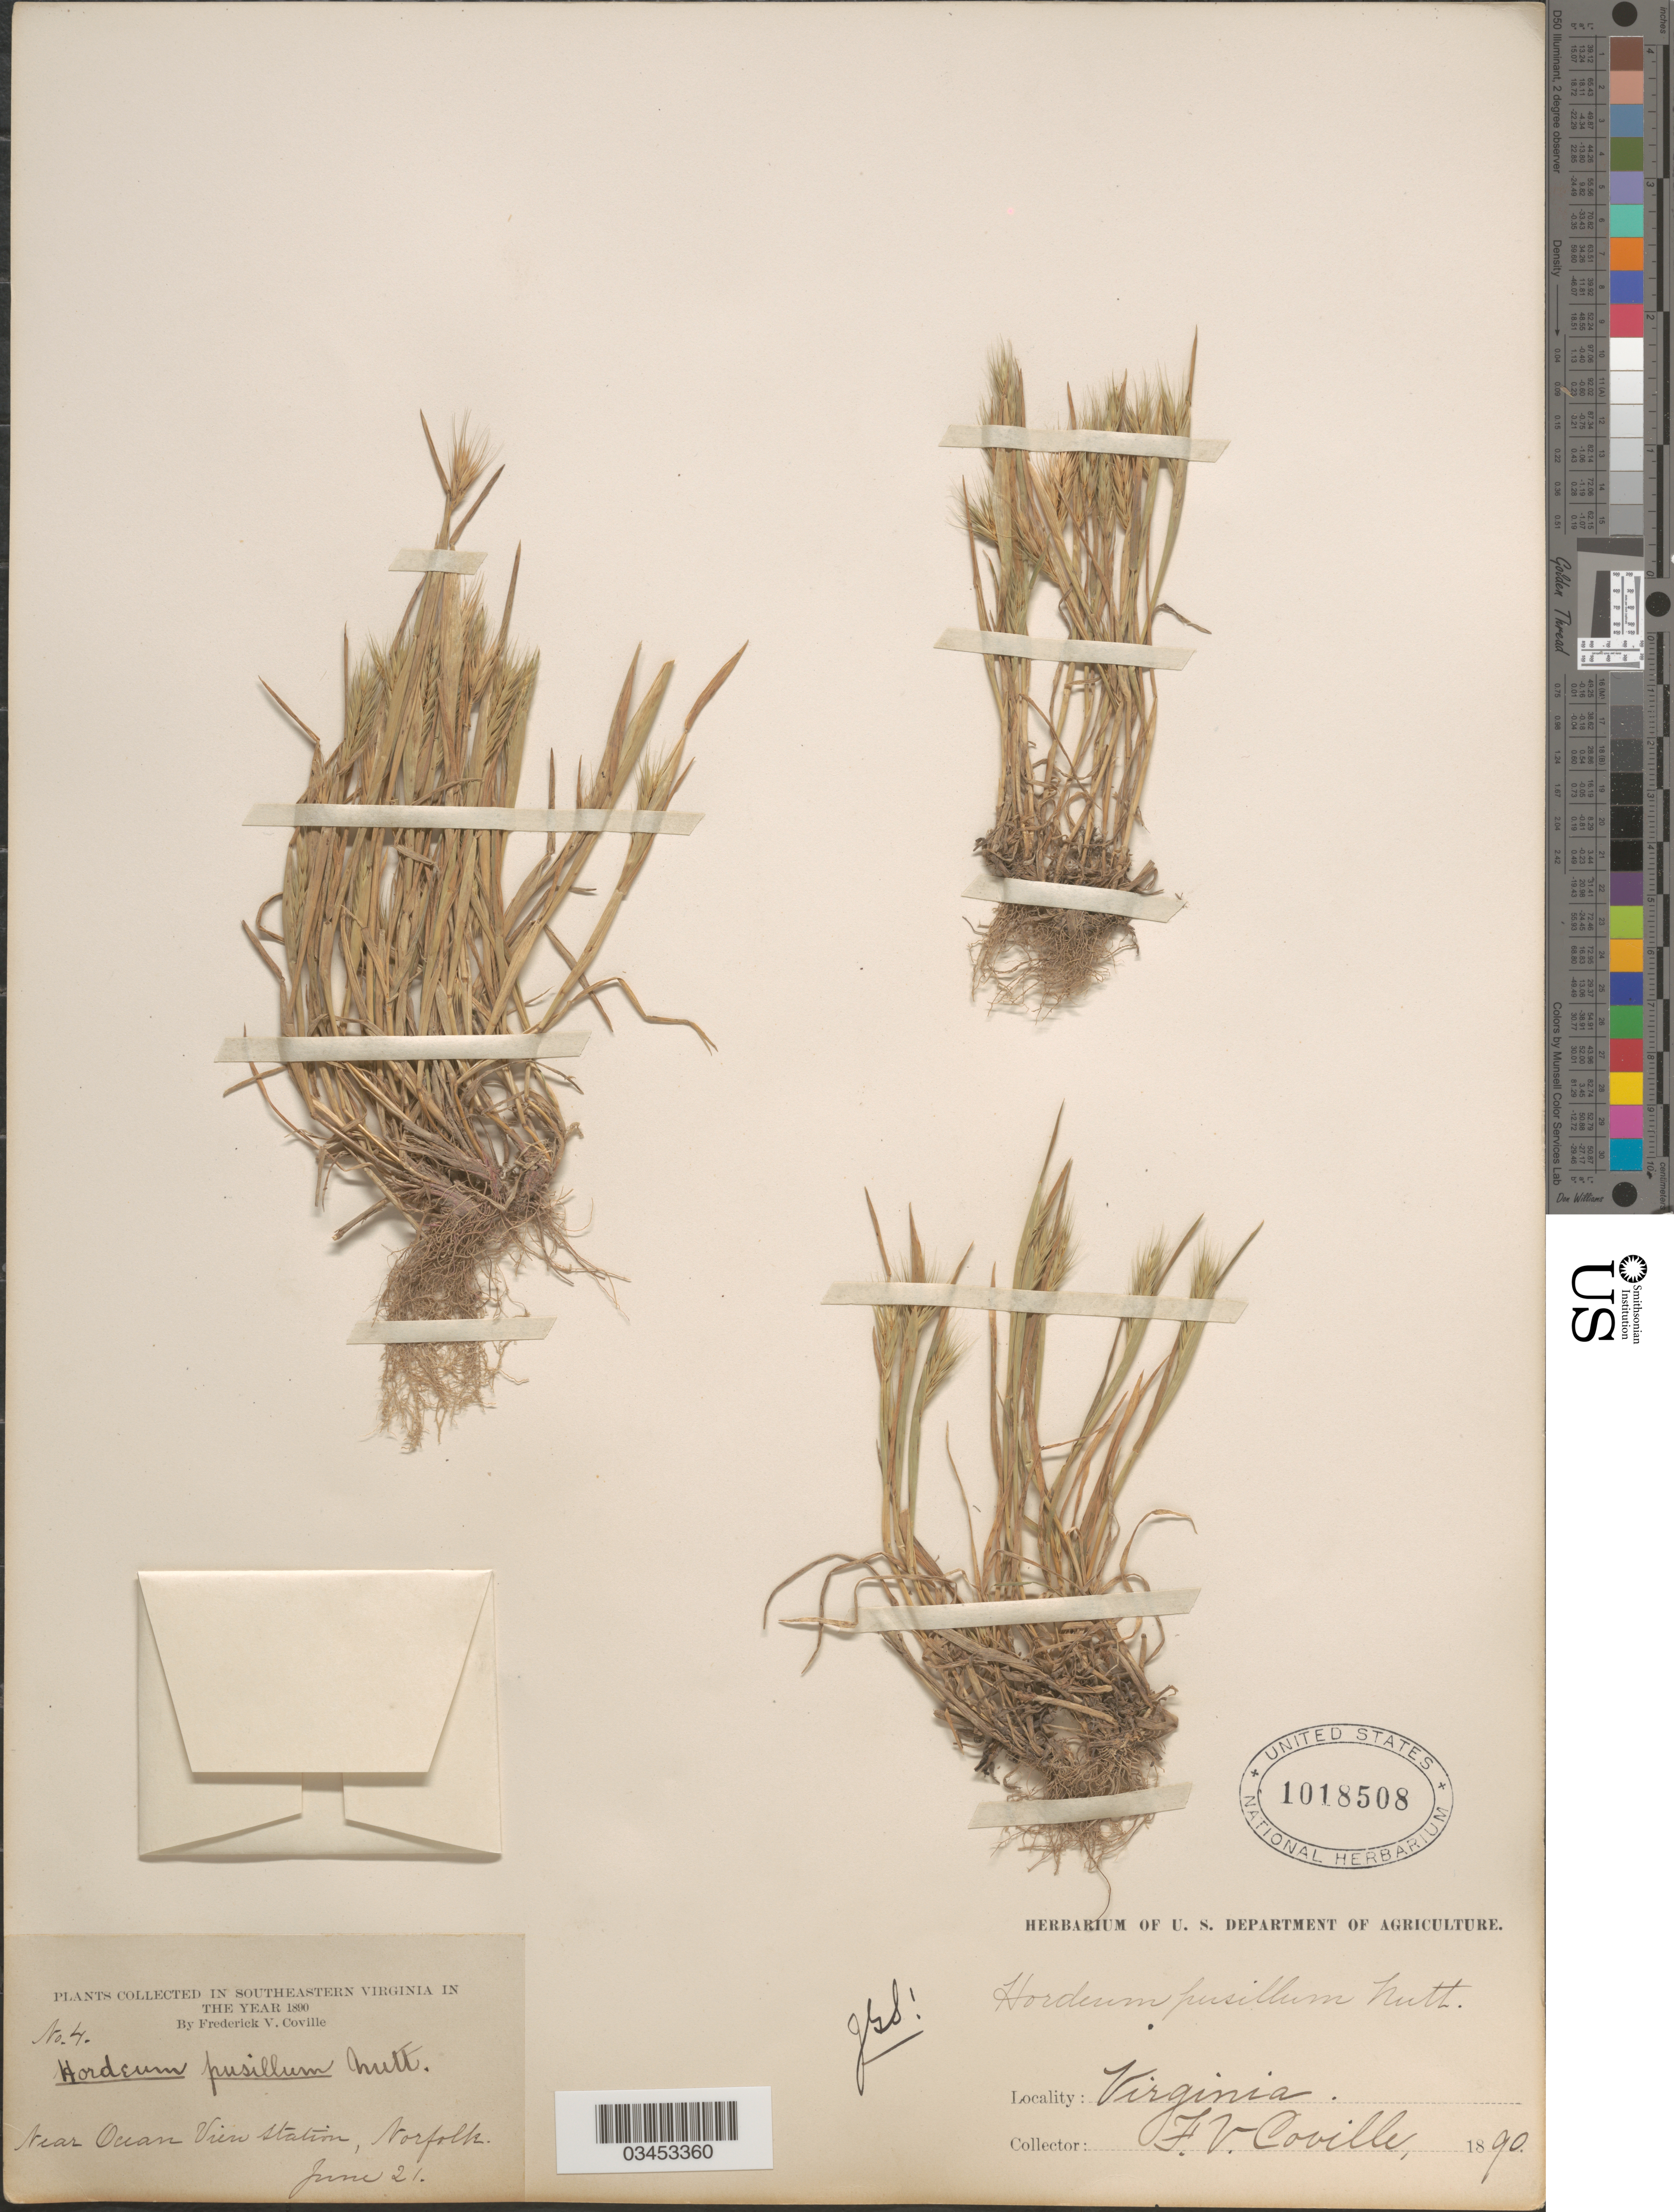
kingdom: Plantae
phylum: Tracheophyta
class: Liliopsida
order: Poales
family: Poaceae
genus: Hordeum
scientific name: Hordeum pusillum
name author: Nutt.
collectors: F. V. Coville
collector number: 4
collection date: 1890-06-21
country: United States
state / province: Virginia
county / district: City of Norfolk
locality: Southeastern Virginia. Near Ocean View Station, Norfolk.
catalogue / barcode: US 1018508